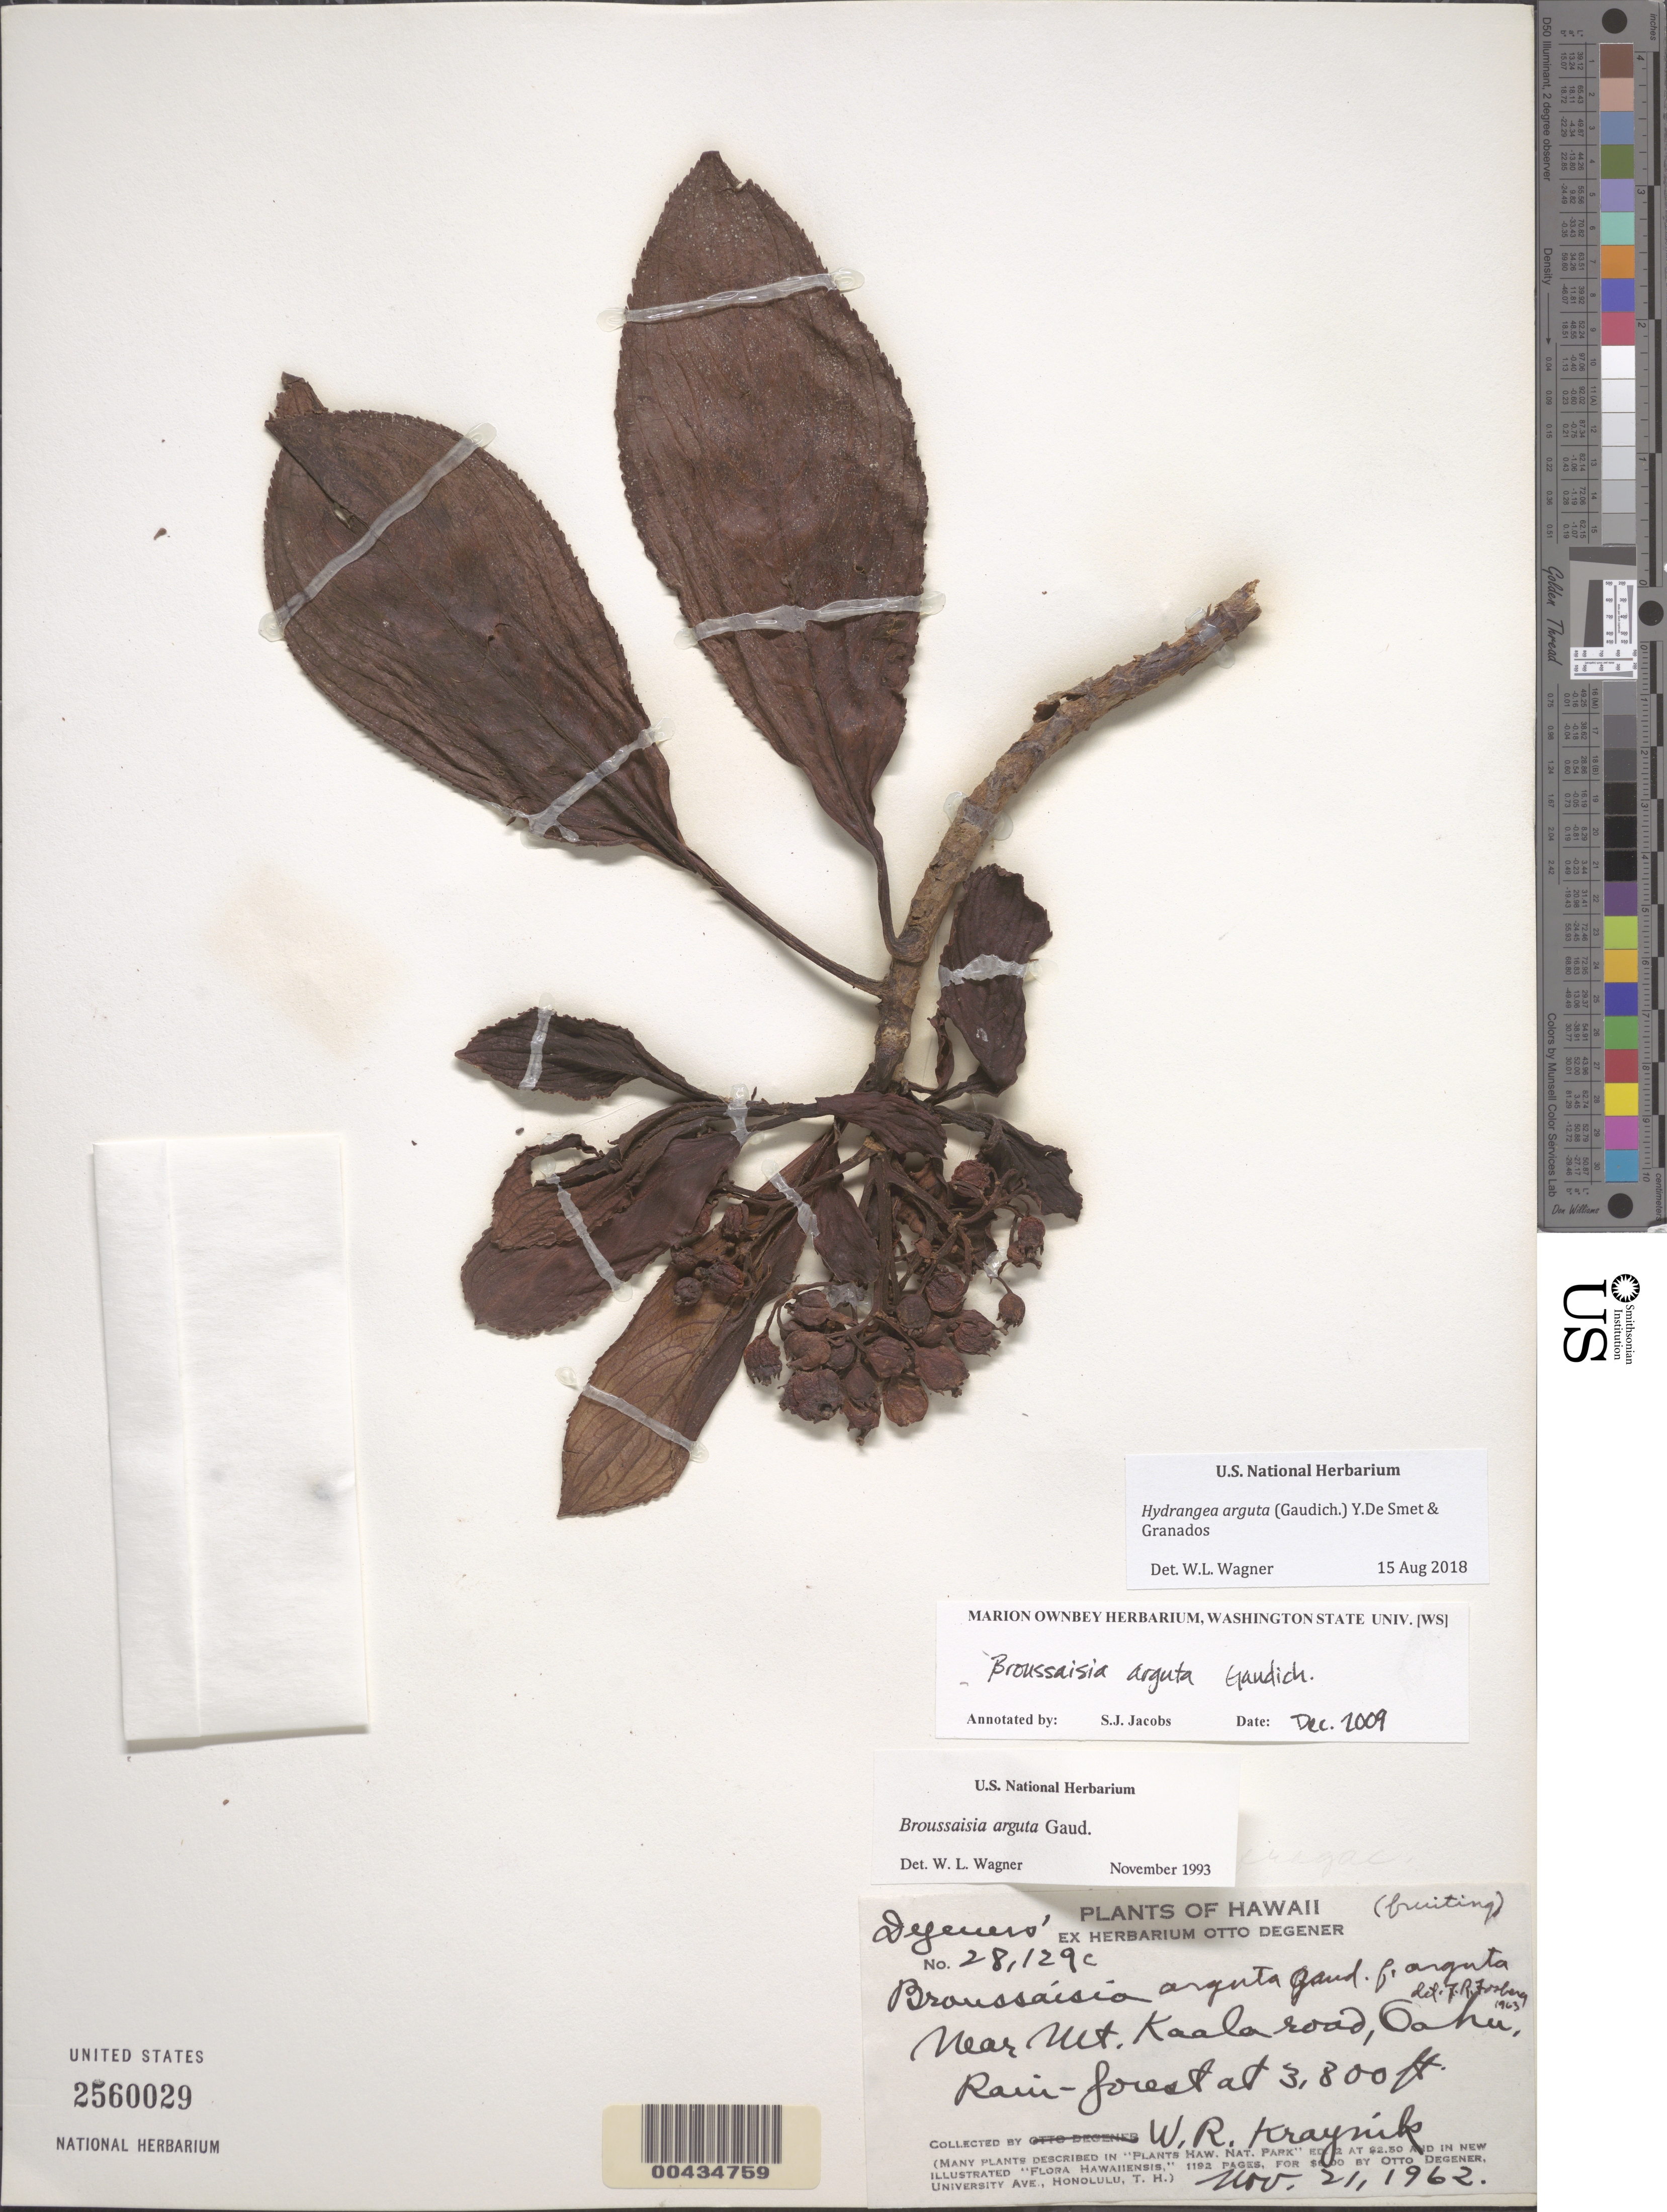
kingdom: Plantae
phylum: Tracheophyta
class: Magnoliopsida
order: Cornales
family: Hydrangeaceae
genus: Hydrangea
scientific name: Hydrangea arguta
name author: (Gaudich.) Y. De Smet & C. Granados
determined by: Wagner, W. L., (BOT), Smithsonian Institution - National Museum of Natural History (UNITED STATES)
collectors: W. Kraynik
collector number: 28129c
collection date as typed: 21 Nov 1962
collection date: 1962-11-21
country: United States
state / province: Hawaii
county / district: Honolulu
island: Oahu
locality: Near Mt. Kaala road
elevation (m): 1158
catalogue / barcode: US 2560029